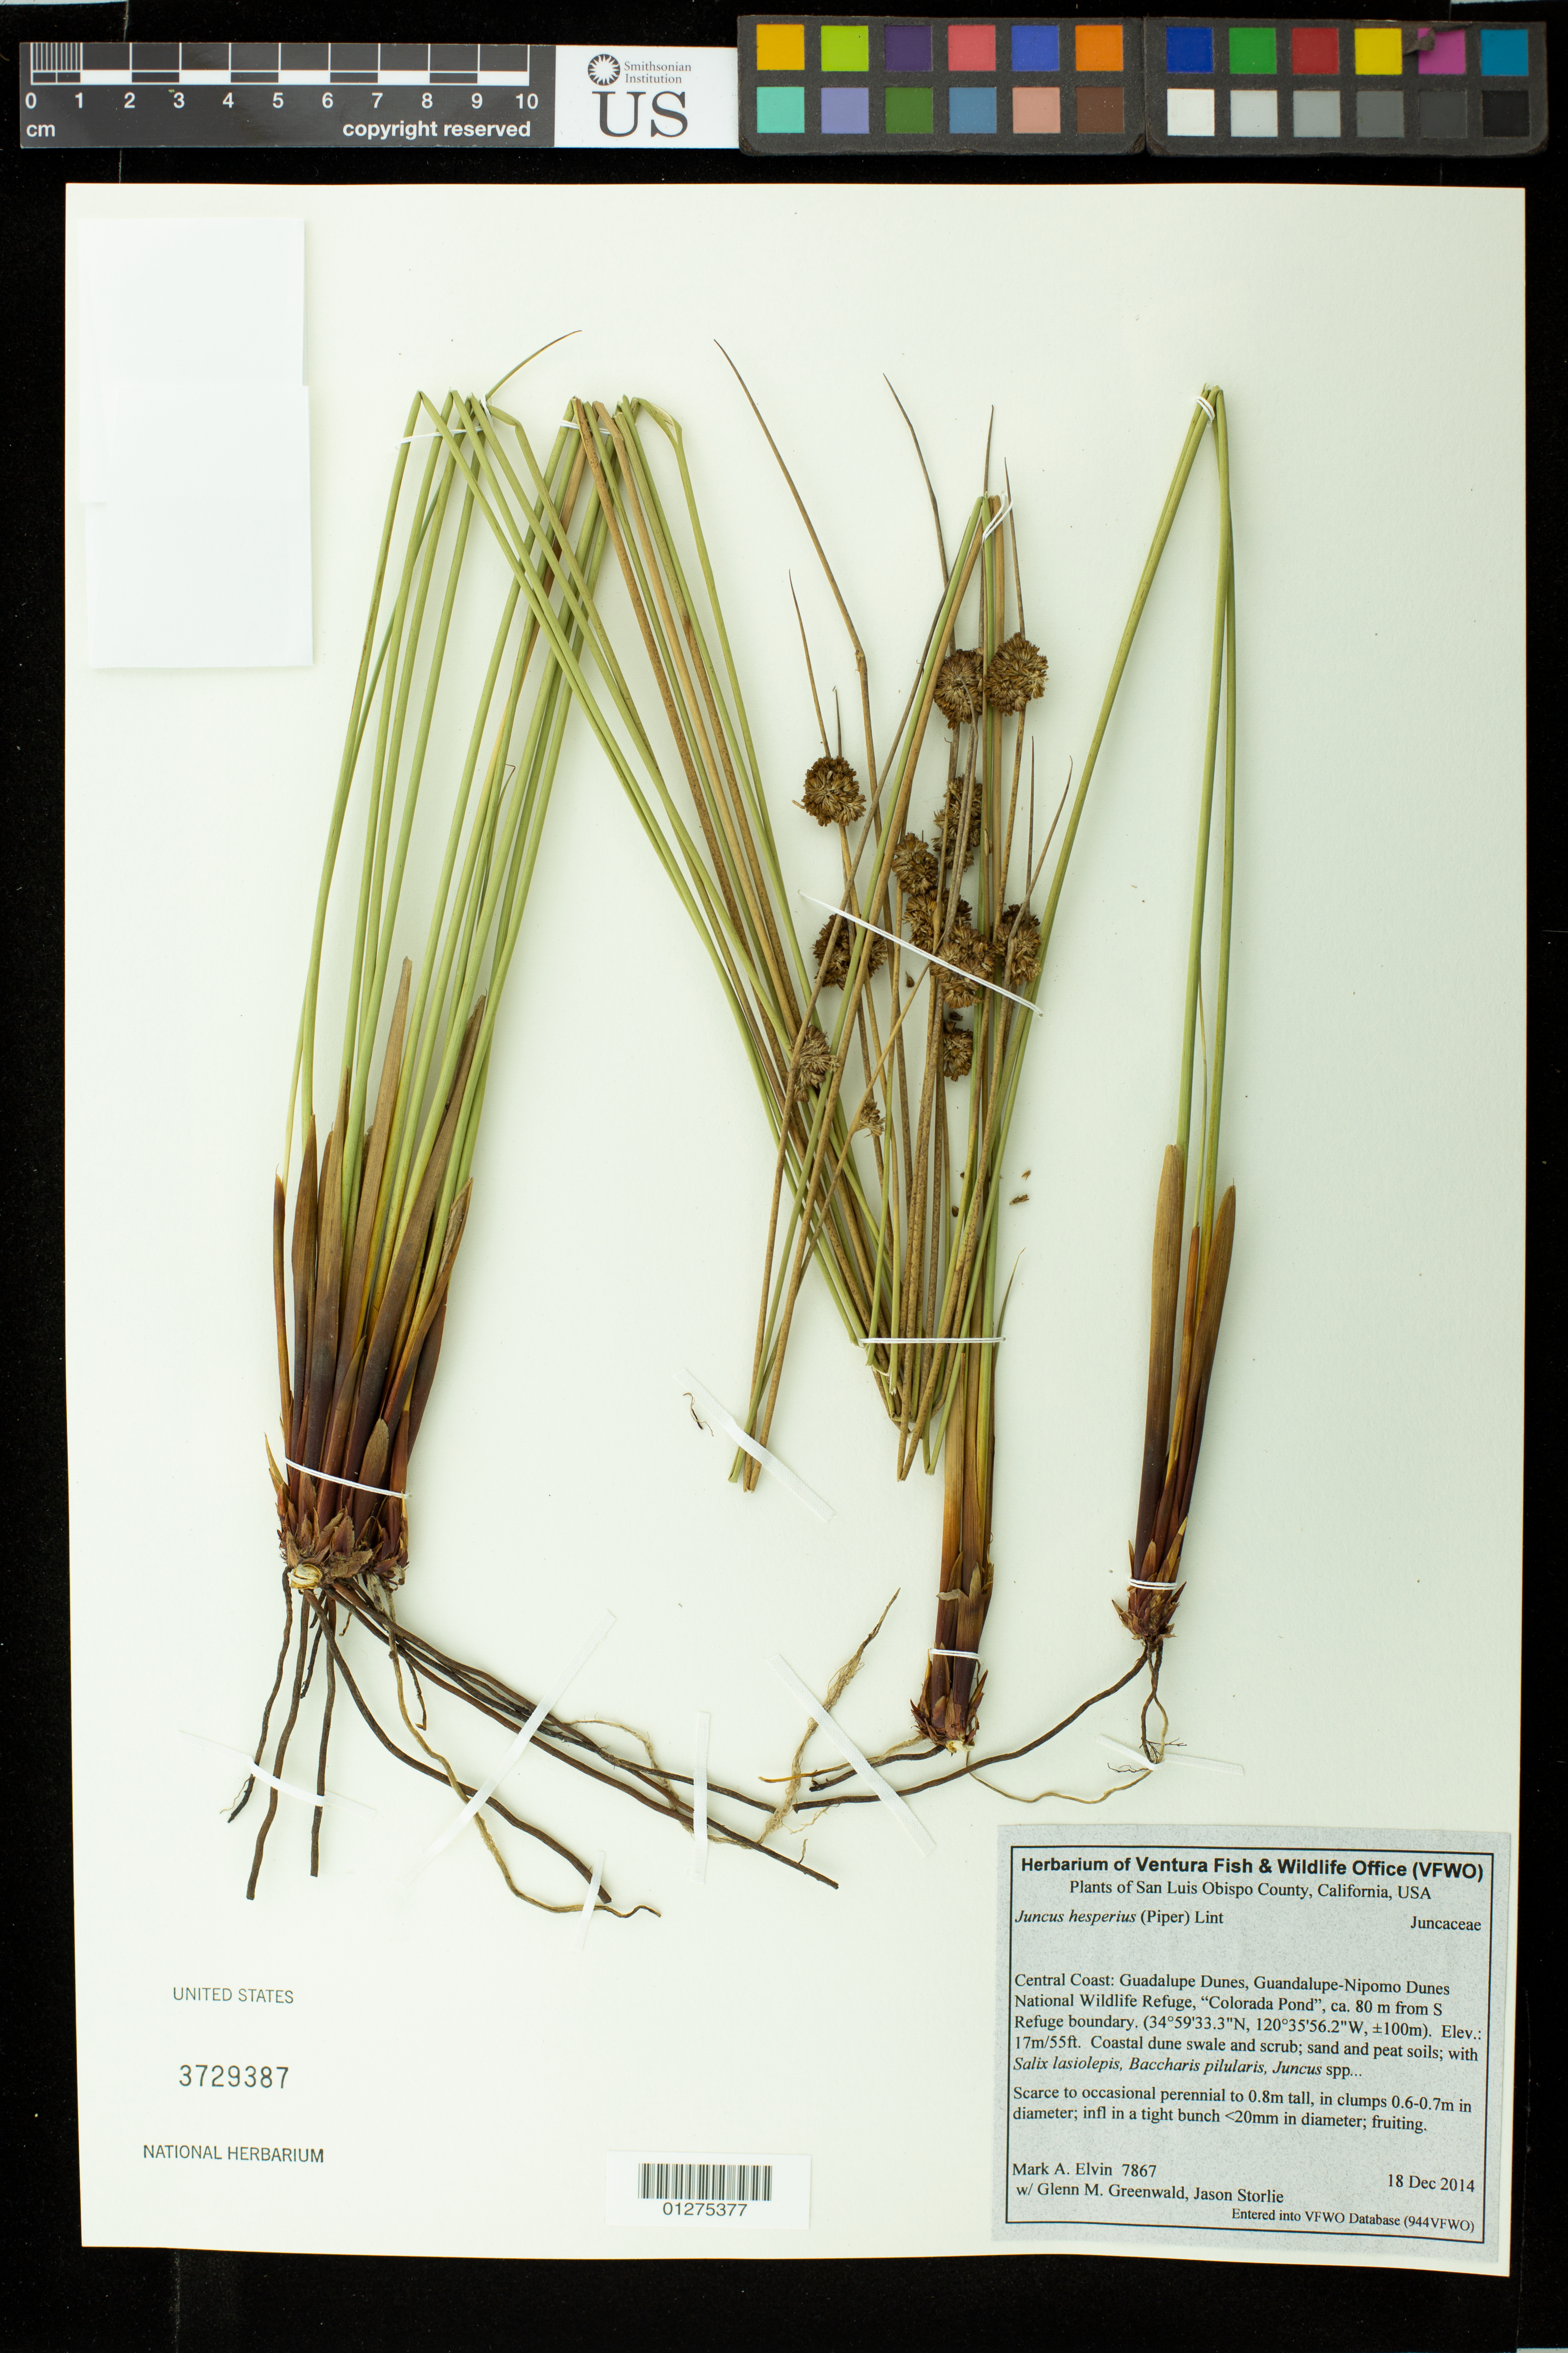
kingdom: Plantae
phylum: Tracheophyta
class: Liliopsida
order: Poales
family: Juncaceae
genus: Juncus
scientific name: Juncus hesperius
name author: (Piper) Lint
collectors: M. Elvin, G. Greenwald & J. Storlie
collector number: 7867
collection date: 2014-12-18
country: United States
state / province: California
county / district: San Luis Obispo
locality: Central Coast: Guadalupe Dunes, Guandalupe-Nipomo Dunes National Wildlife Refuge, "Colorada Pond: ca. 80 m from S Refuge boundary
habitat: Coastal dune swale and scrub; sand and peat soils;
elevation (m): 17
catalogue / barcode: US 3729387